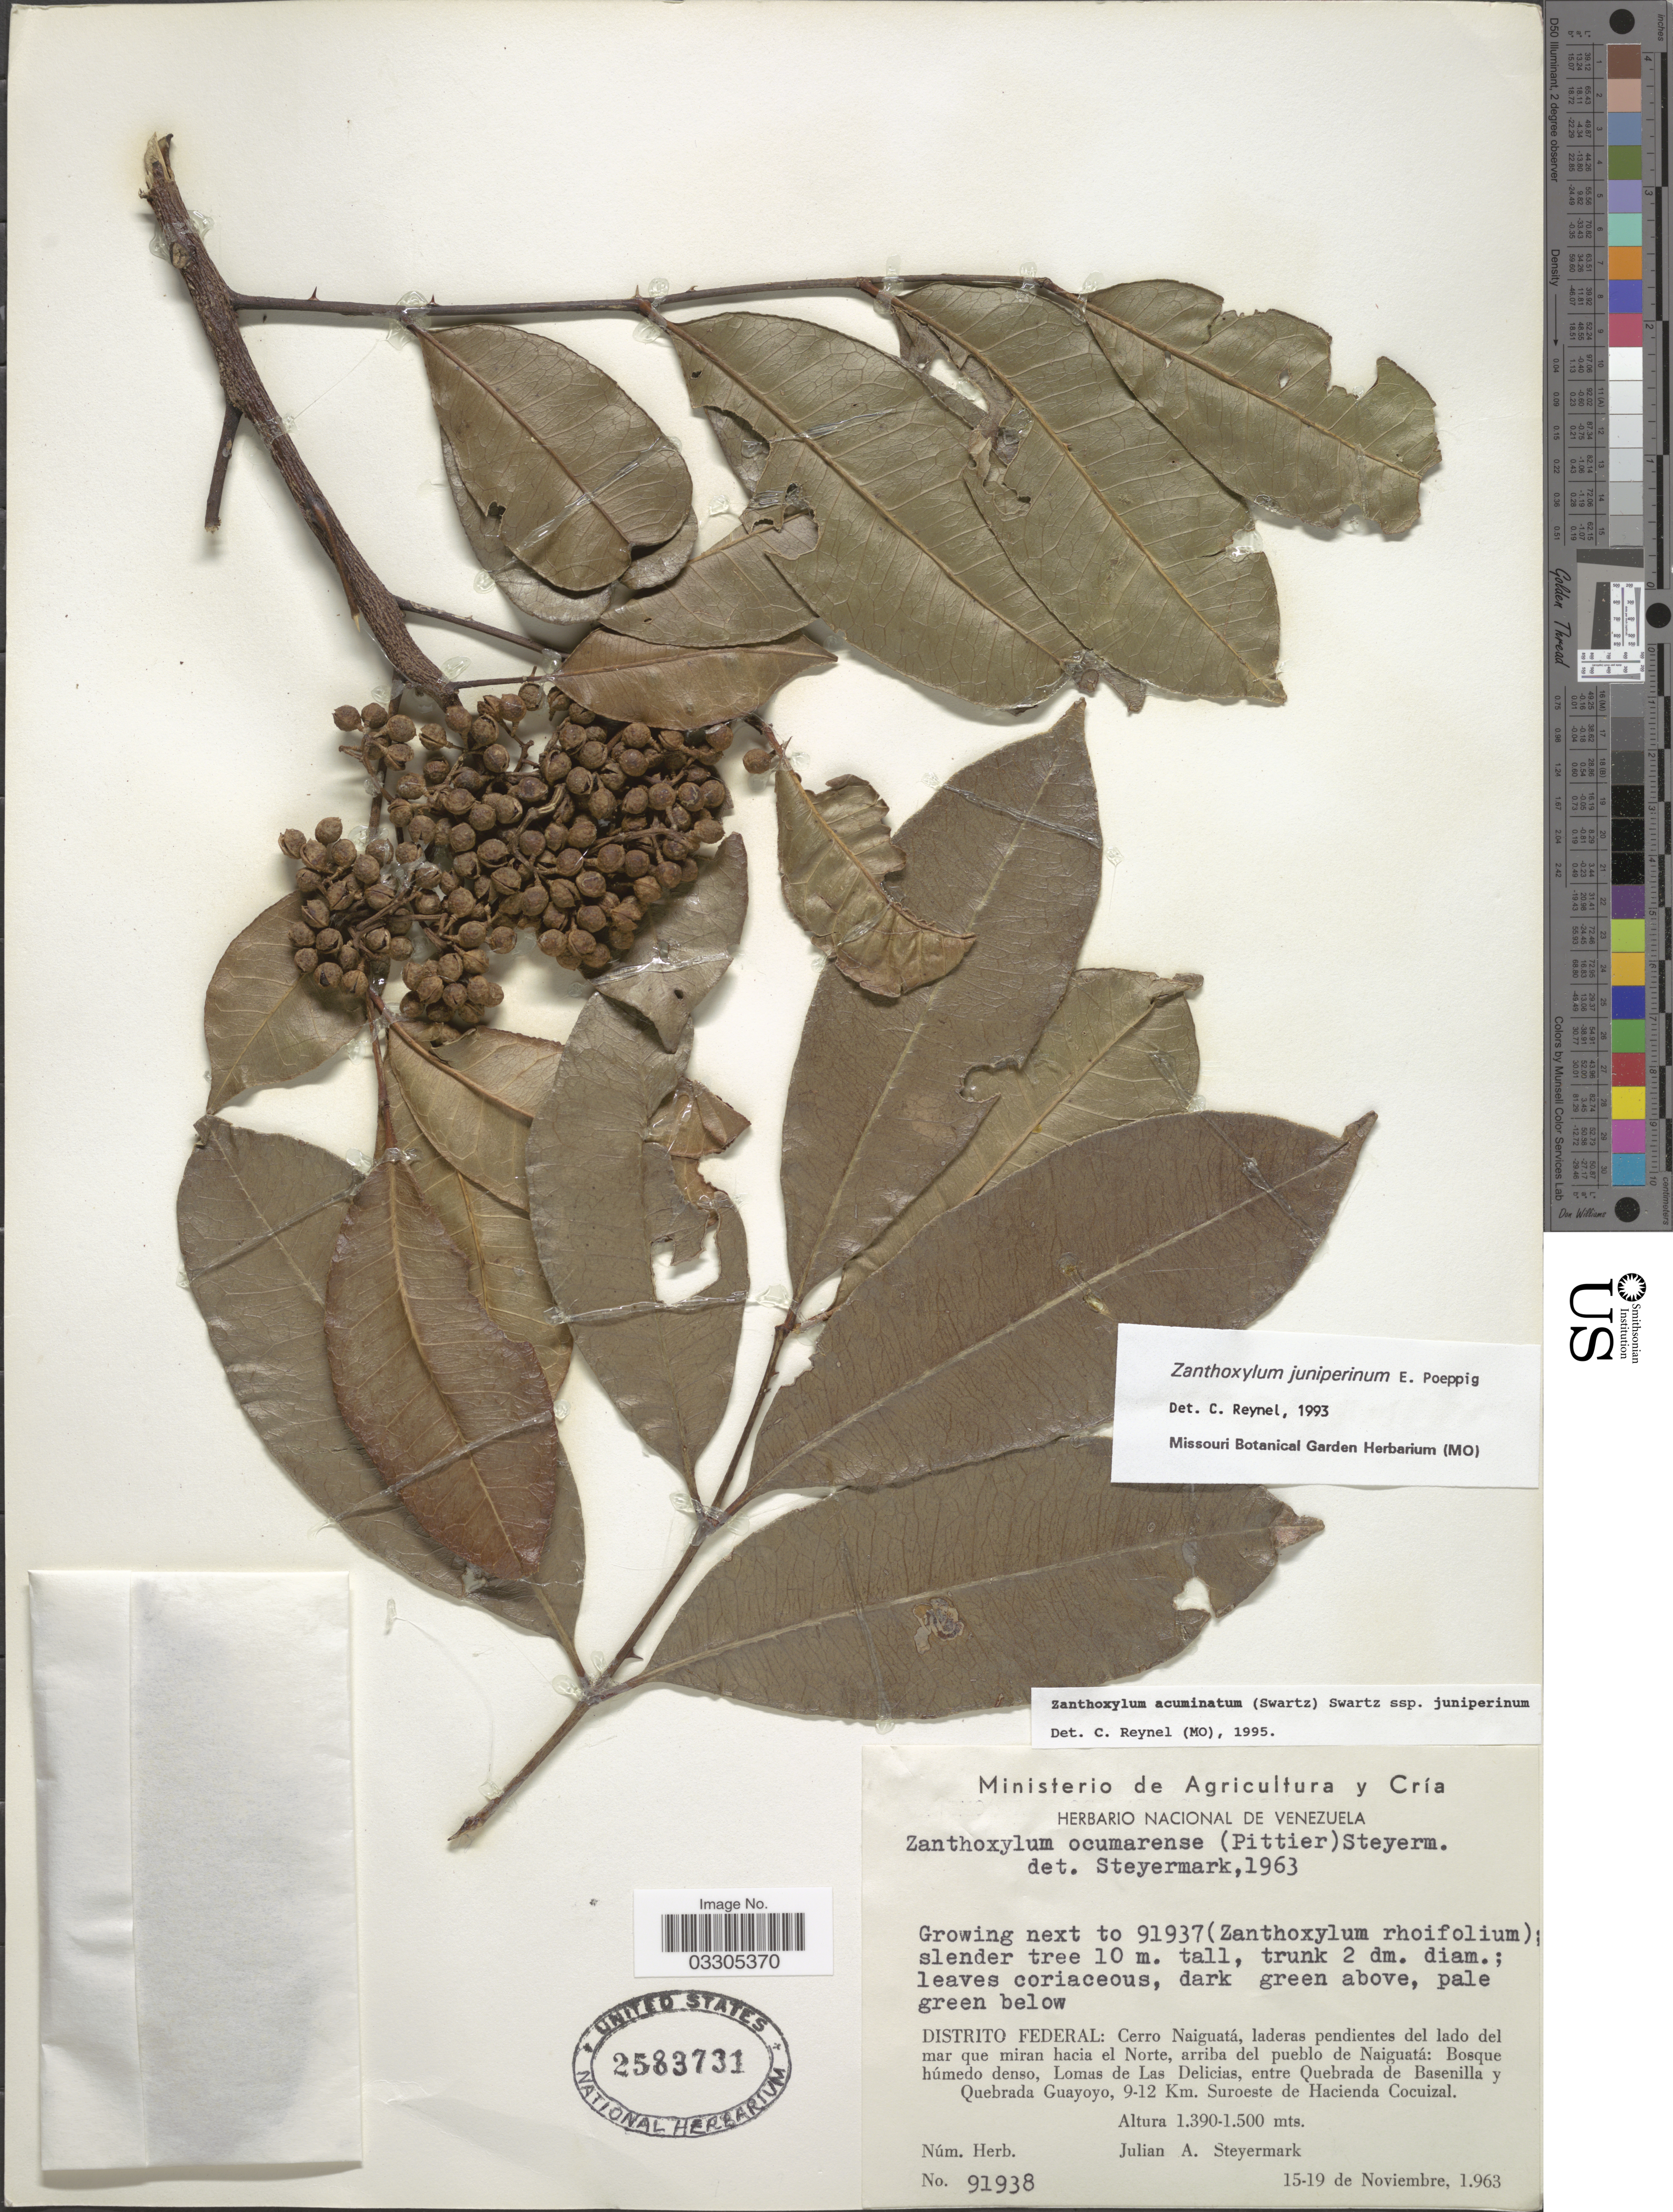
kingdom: Plantae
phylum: Tracheophyta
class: Magnoliopsida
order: Sapindales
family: Rutaceae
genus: Zanthoxylum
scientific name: Zanthoxylum juniperinum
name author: Poepp.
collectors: J. Steyermark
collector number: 91938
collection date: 1963-11-15/1963-11-19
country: Venezuela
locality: Distrito Federal: Cerro Naiguatá, laderas pendientes del lado del mar que hacia el Norte, arriba del pueblo de Naiguatá: Bosque húmedo denso, Lomas de Las Delicias, entre Quebrada de Basenilla y Quebrada Guayoyo, 9-12 Km. Suroeste de Hacienda Cocuizal.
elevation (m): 1390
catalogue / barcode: US 2583731